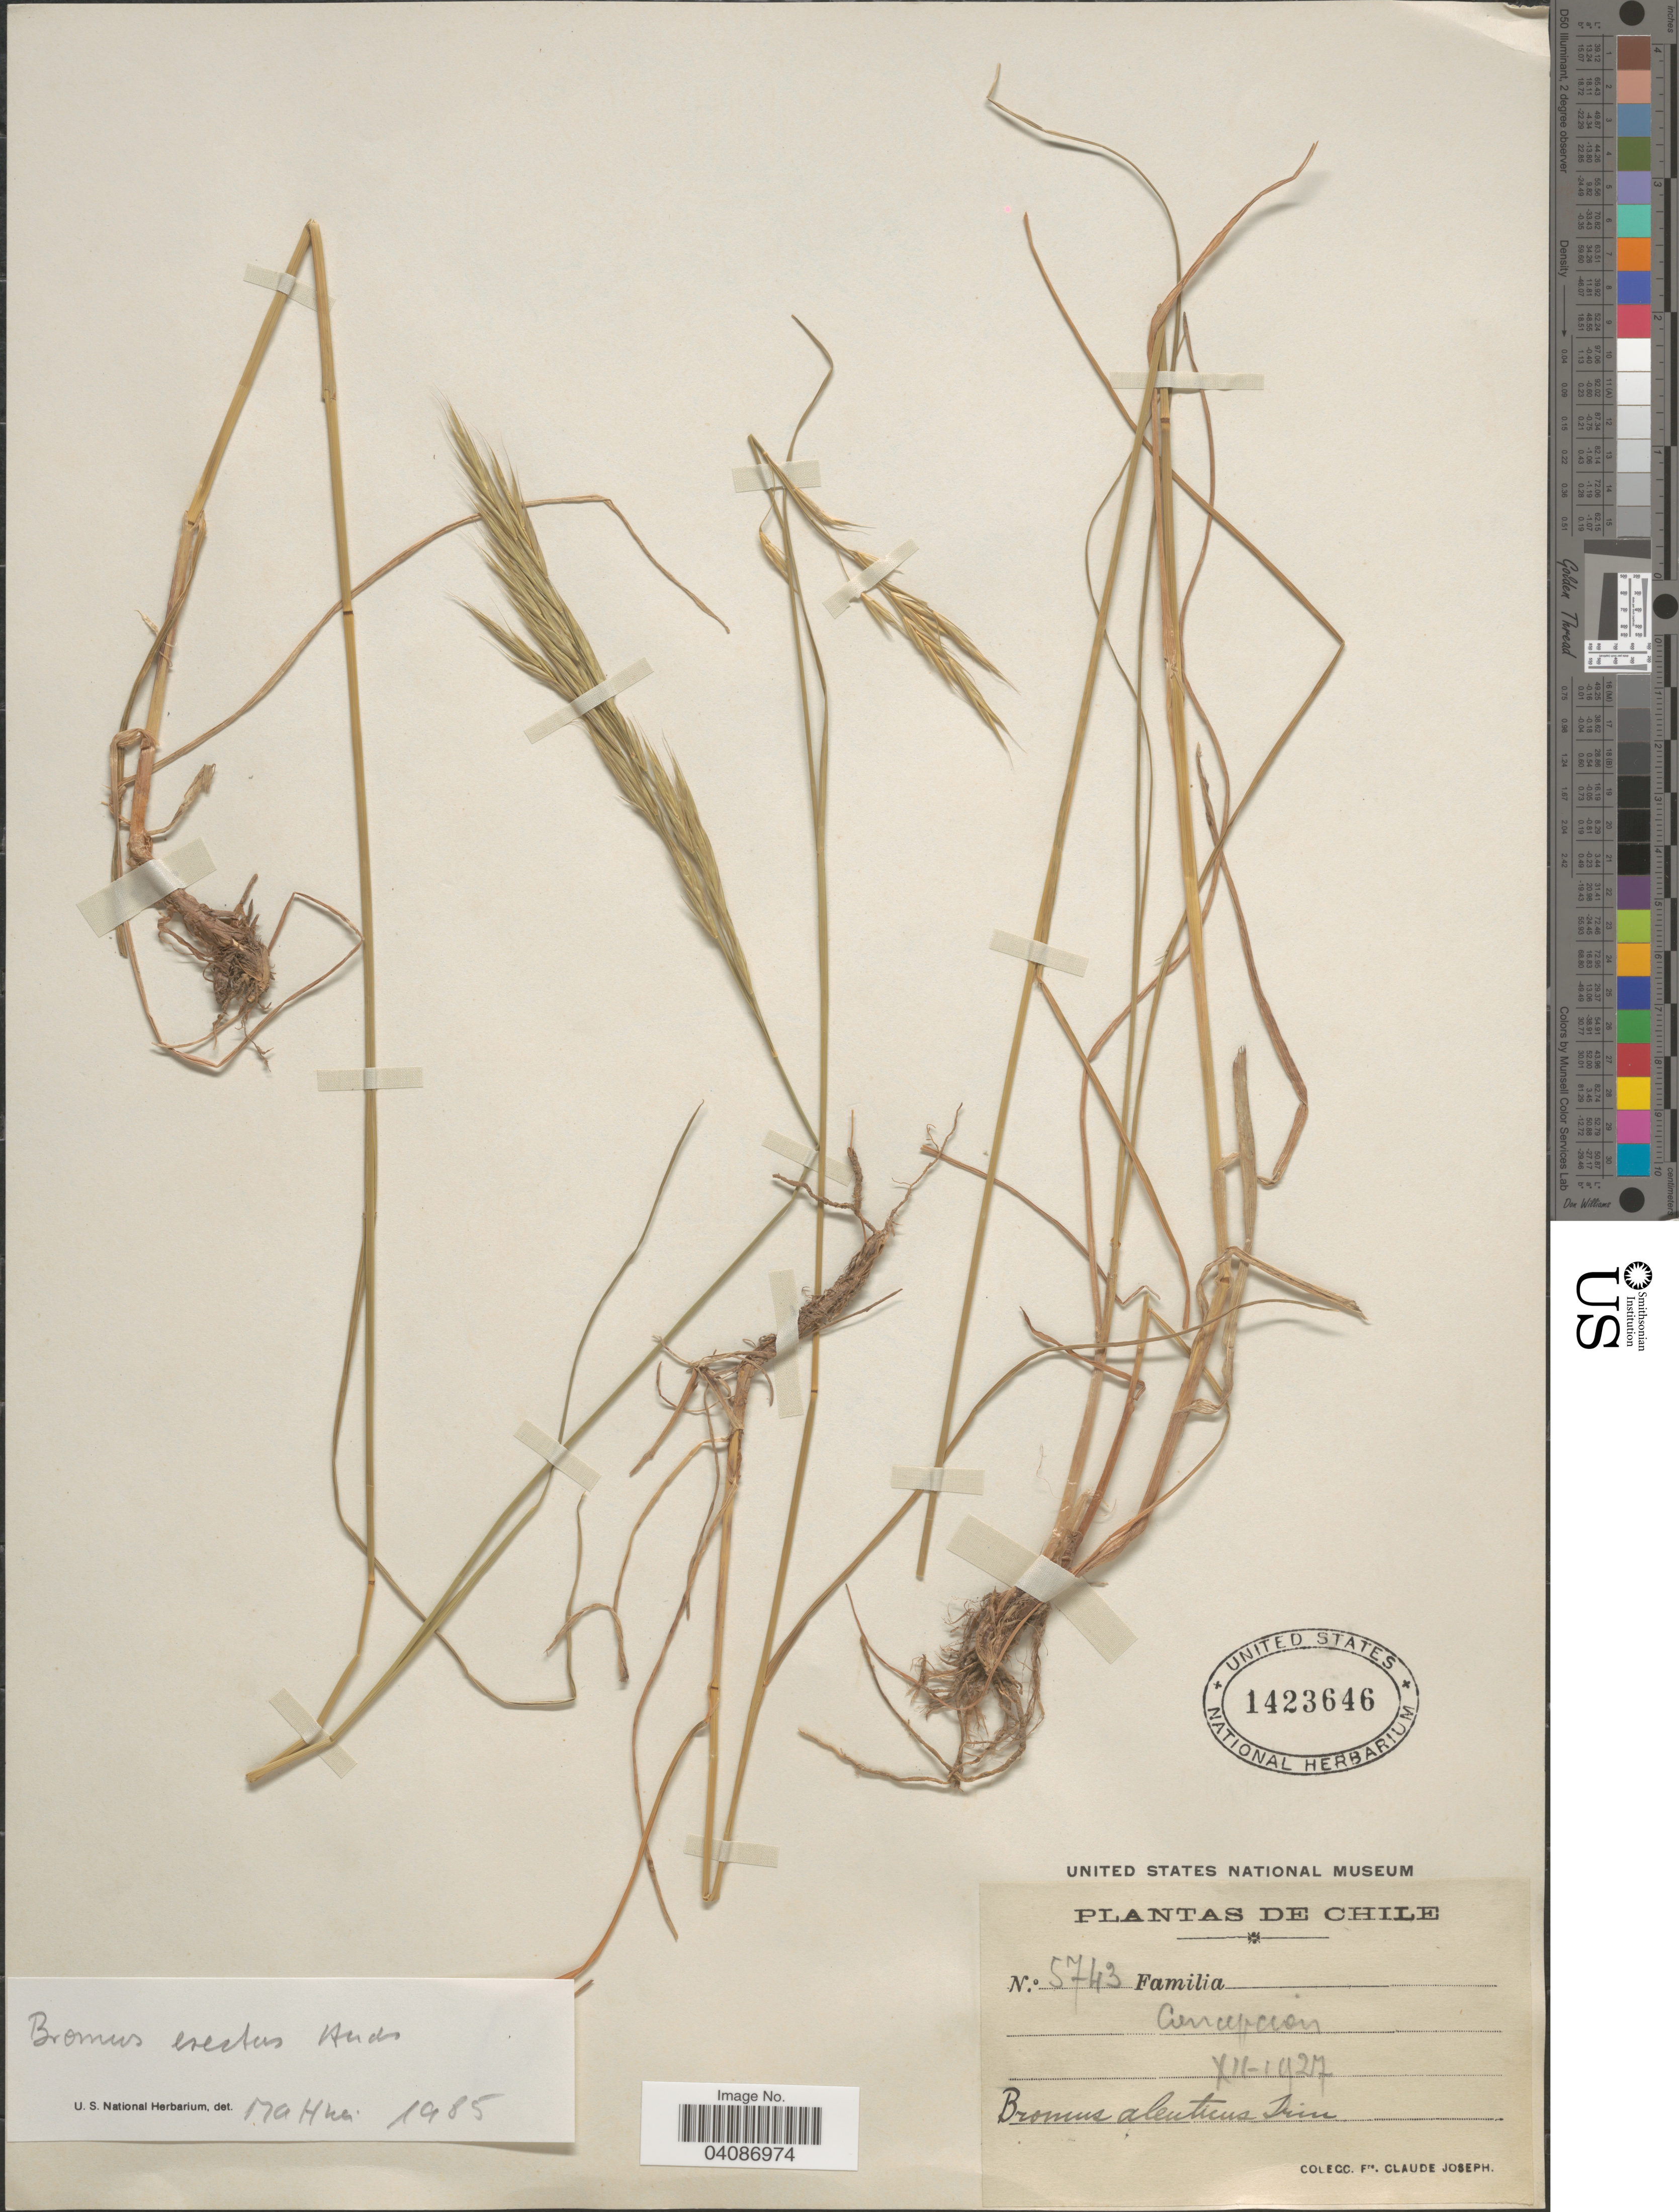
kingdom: Plantae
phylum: Tracheophyta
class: Liliopsida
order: Poales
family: Poaceae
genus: Bromus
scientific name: Bromus erectus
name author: Huds.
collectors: Frere Claude Joseph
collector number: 5743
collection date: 1927-12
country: Chile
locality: Concepcion.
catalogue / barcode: US 1423646